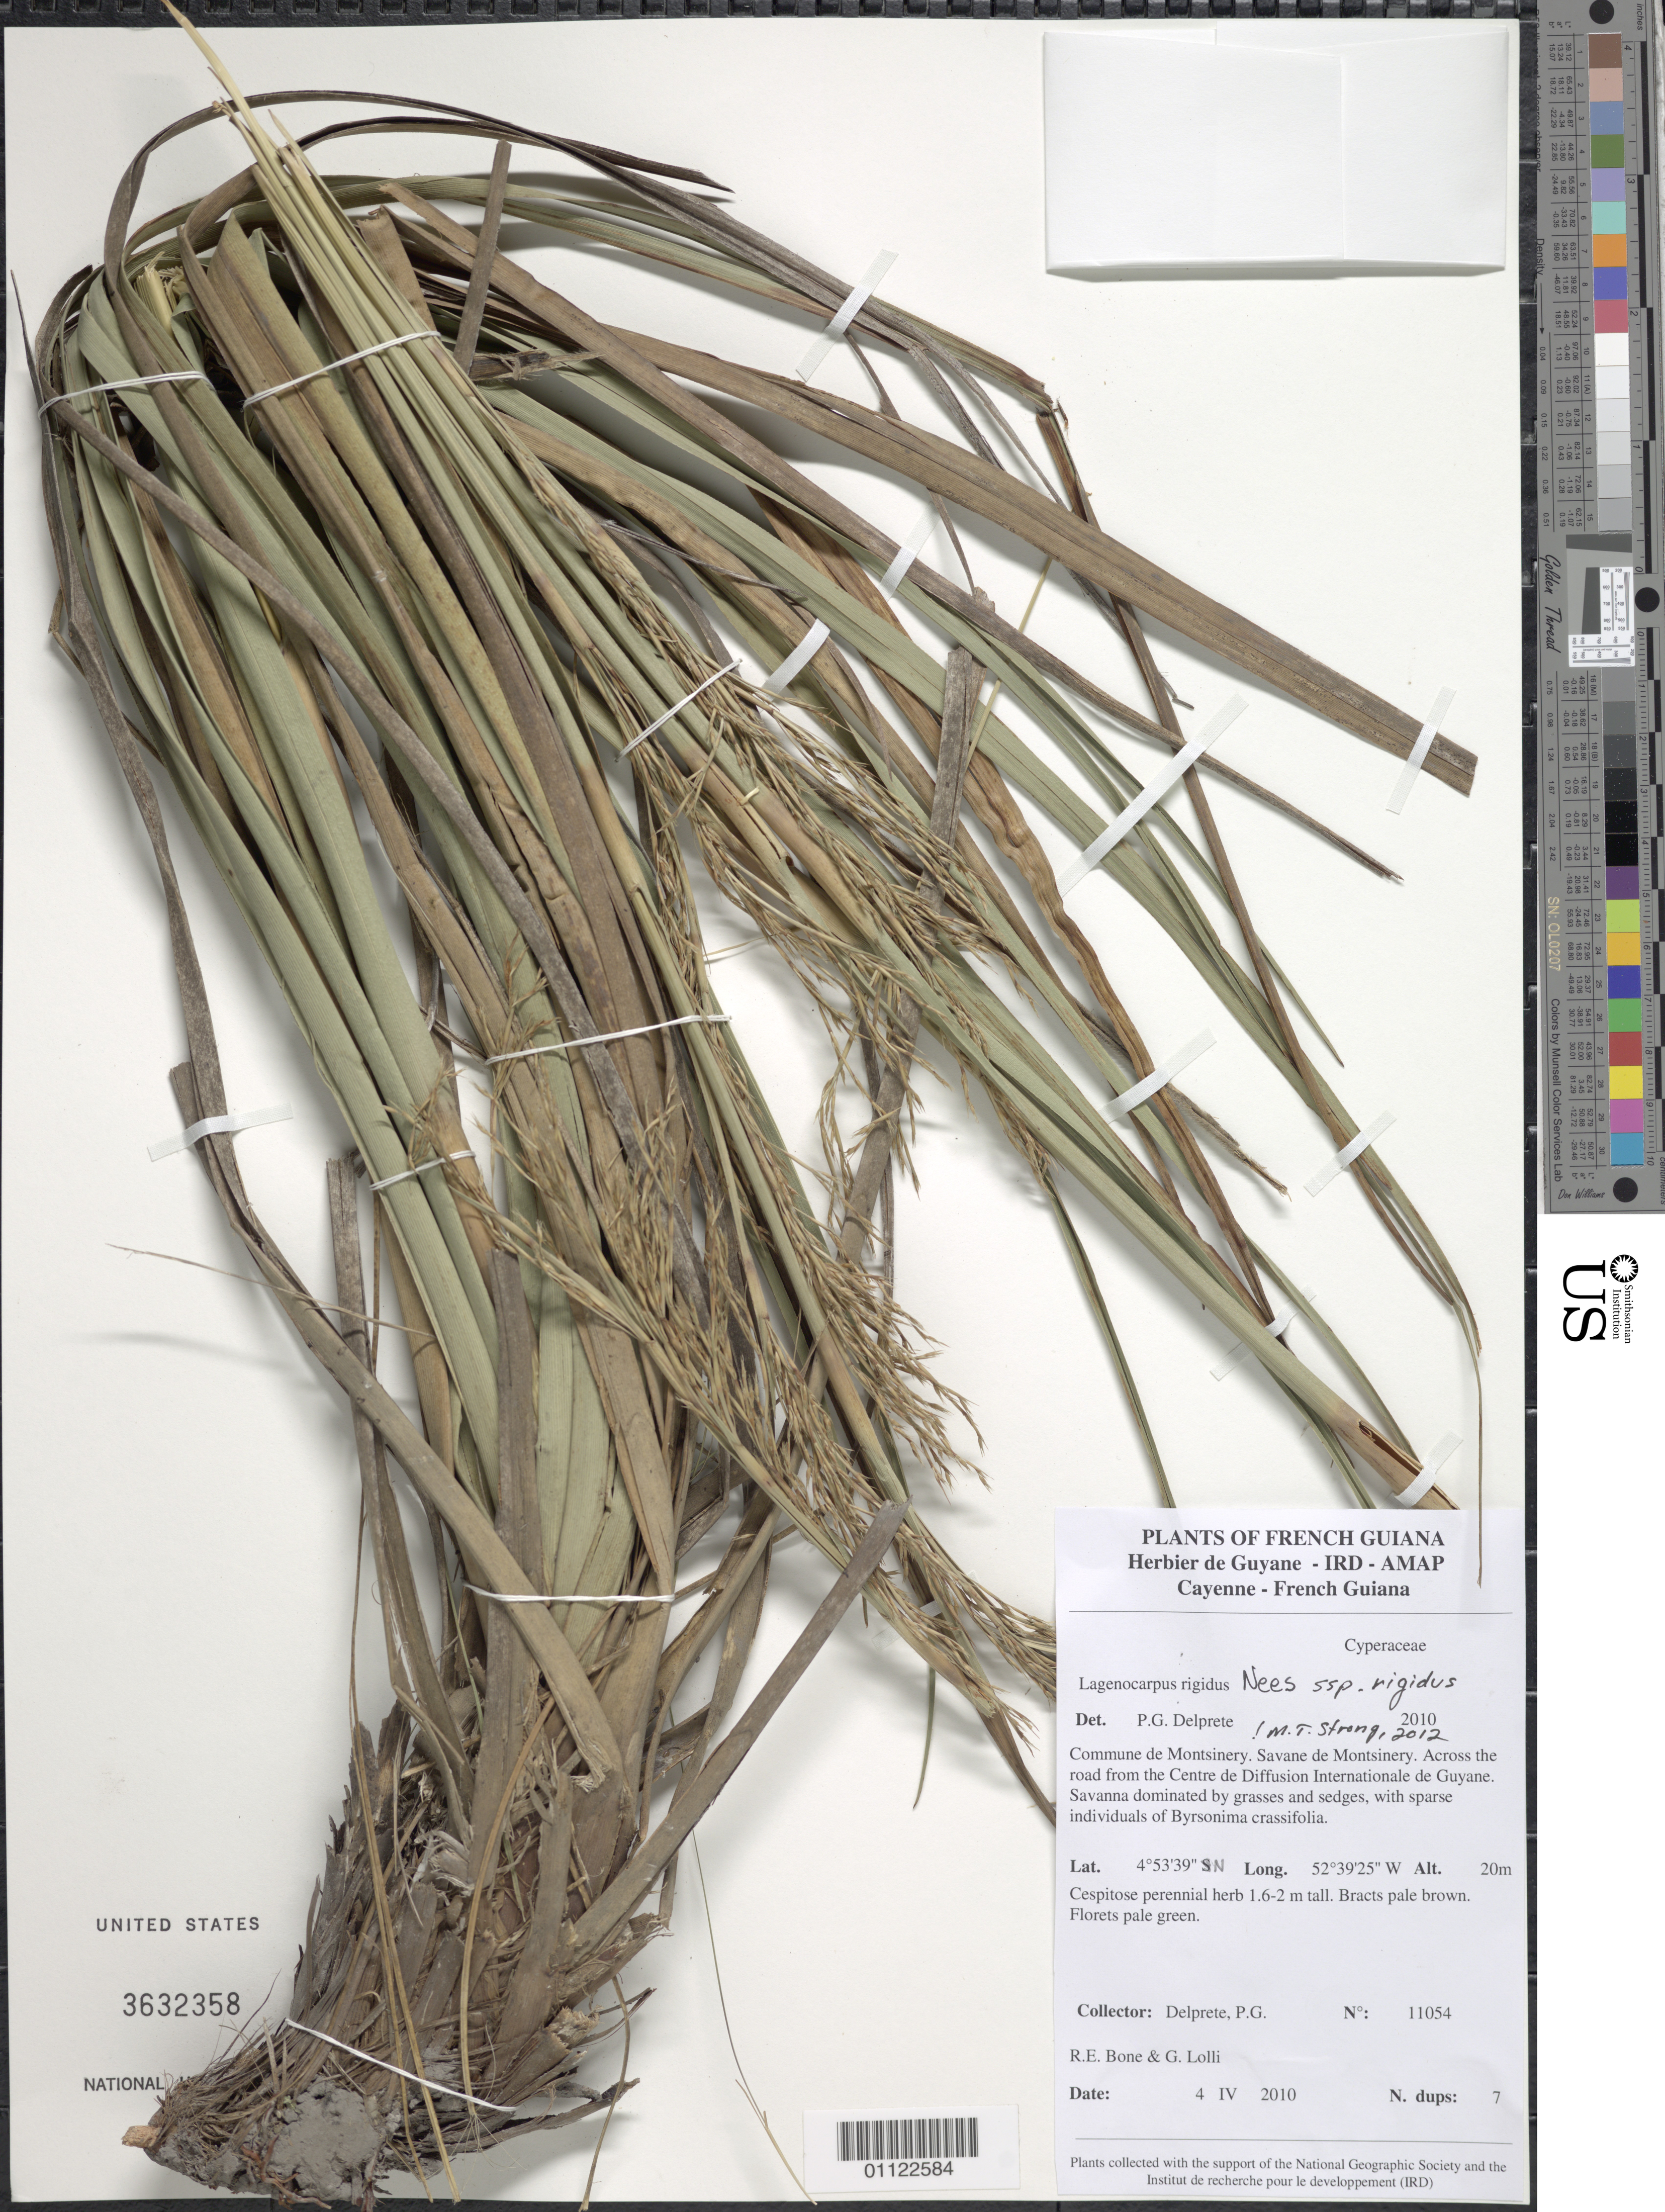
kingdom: Plantae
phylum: Tracheophyta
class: Liliopsida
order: Poales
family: Cyperaceae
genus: Lagenocarpus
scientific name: Lagenocarpus rigidus subsp. rigidus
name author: (Kunth) Nees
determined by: Strong, M. T., (US), Smithsonian Institution - National Museum of Natural History (UNITED STATES)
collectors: P. G. Delprete, R. Bone & G. Lolli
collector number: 11054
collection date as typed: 4-Apr-10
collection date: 1910-04-04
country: French Guiana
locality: Commune de Montsinery. Savane de Montsinery. Across the road from the Centre de Diffusion Internationale de Guyane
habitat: Savanna dominated by grasses and sedges, with sparse individuals of Byrsonima crassifolia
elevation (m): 20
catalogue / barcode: US 3632358